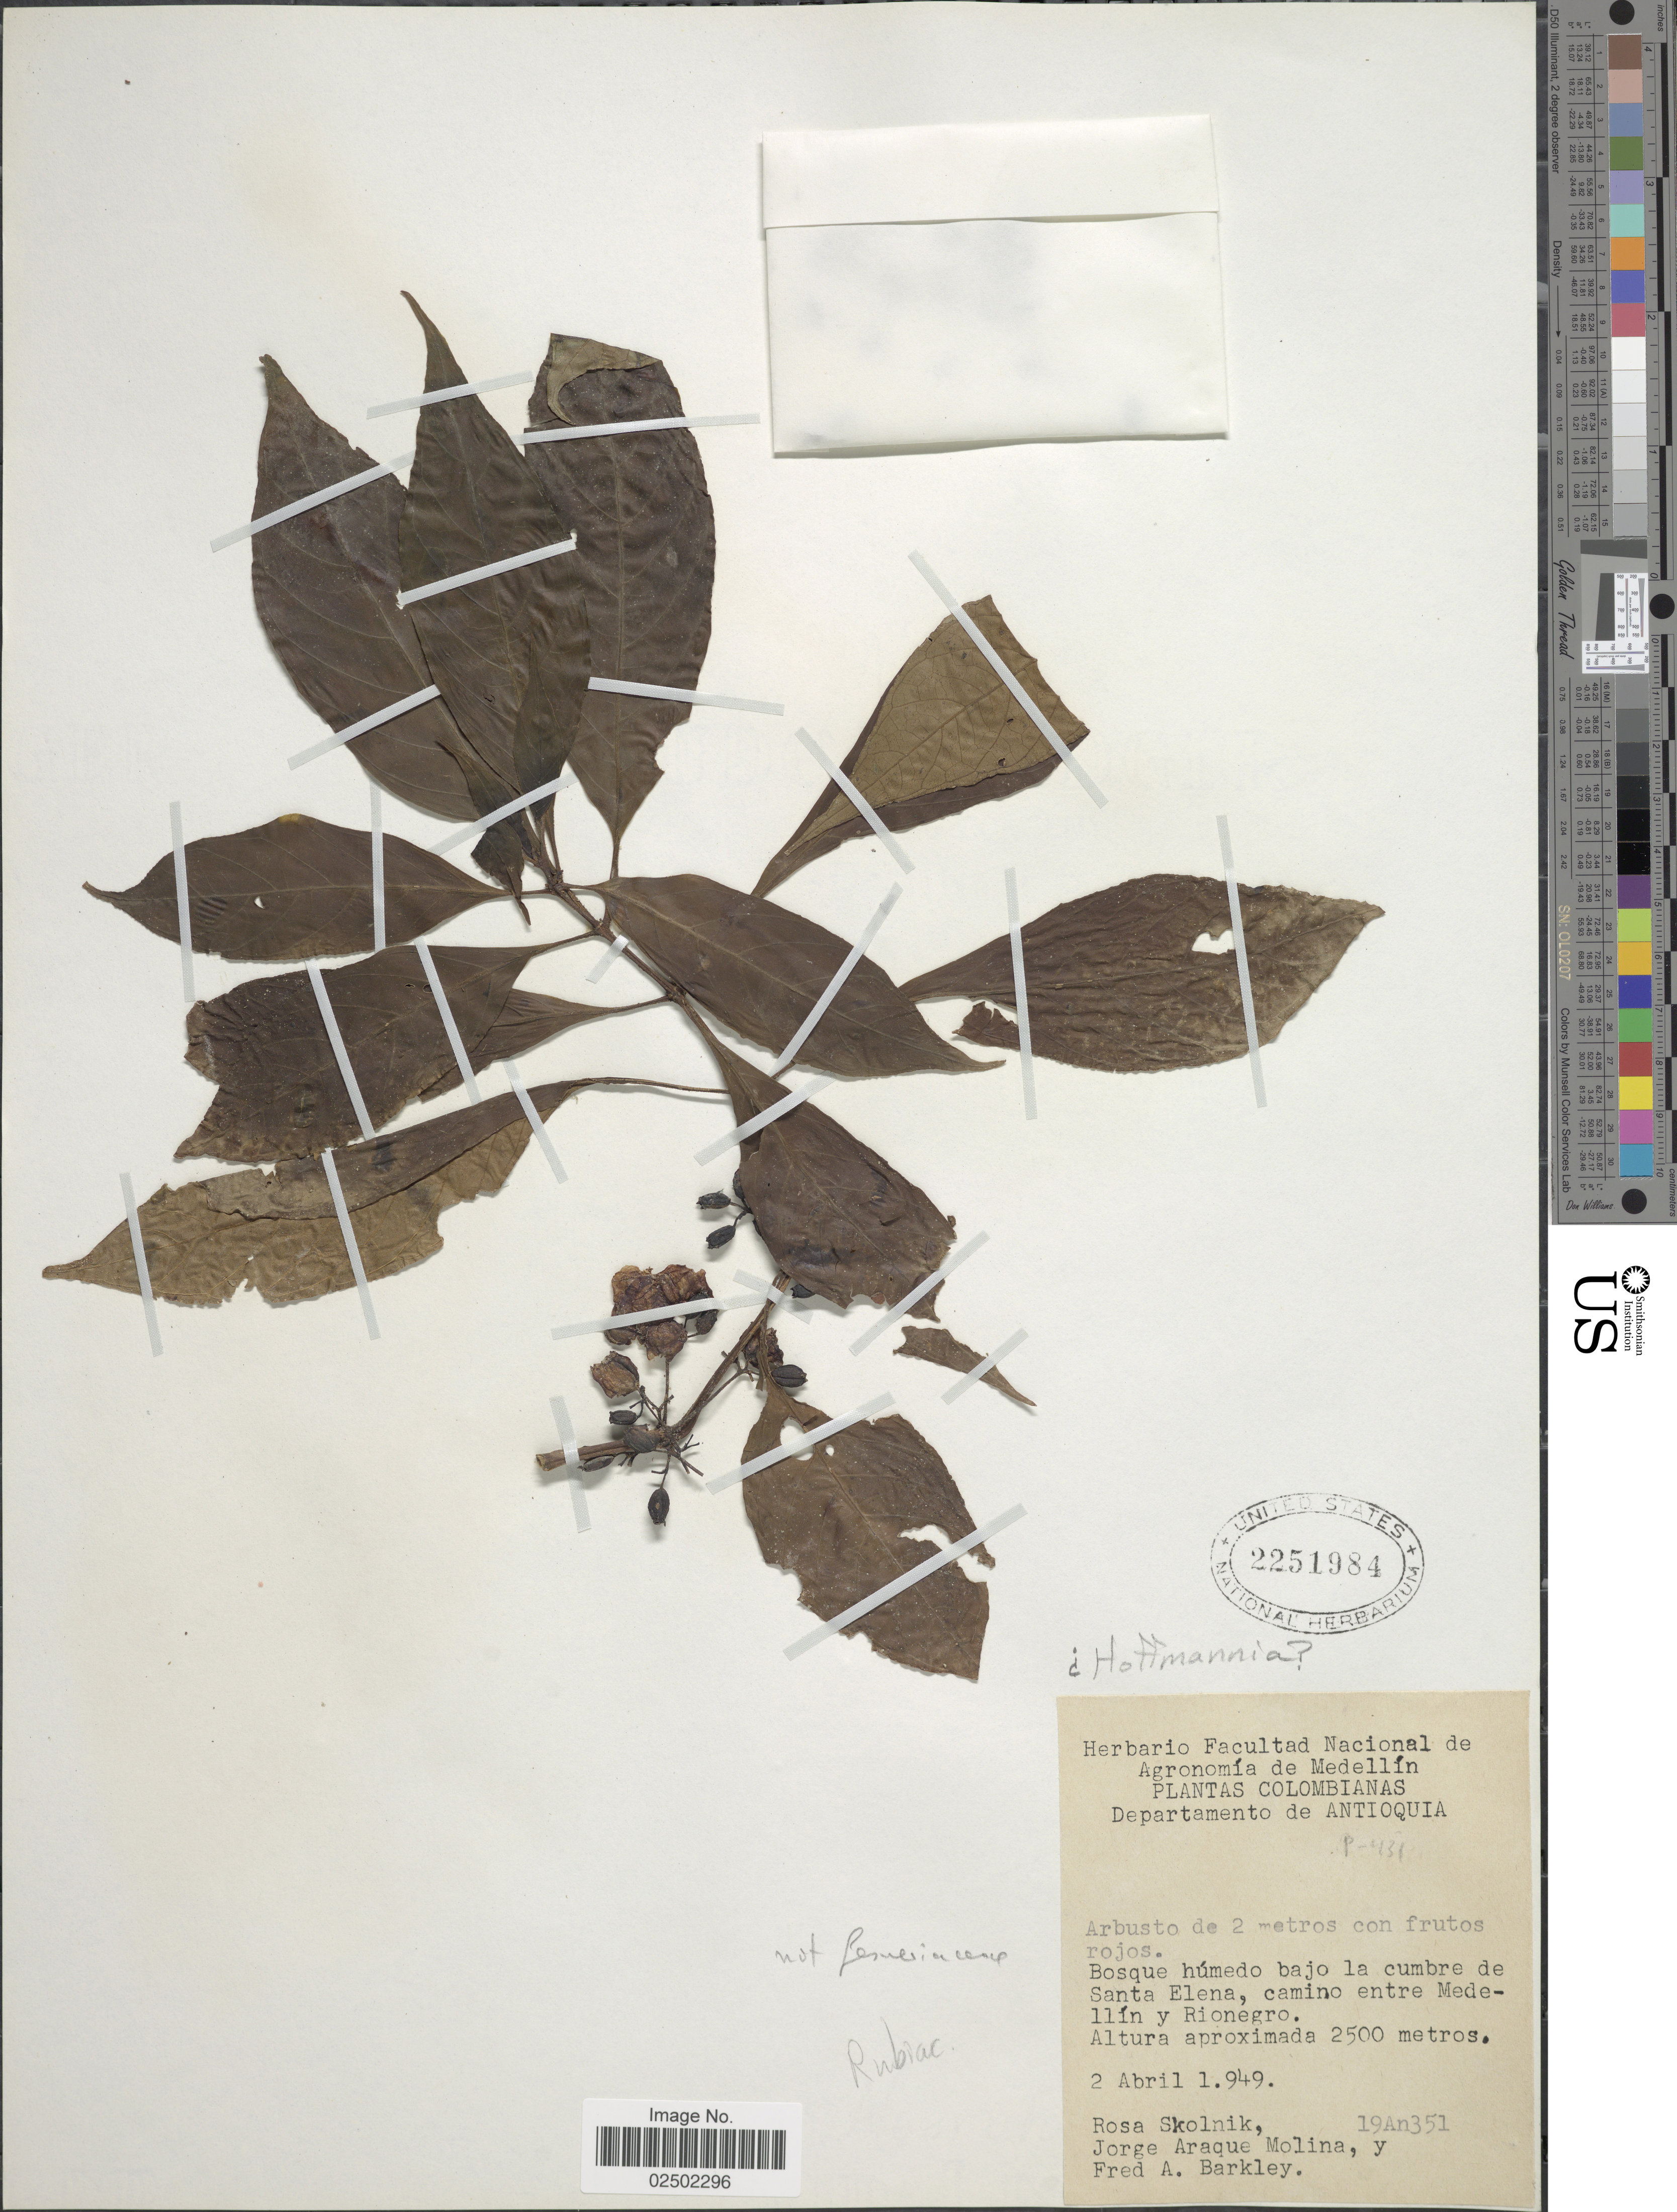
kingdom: Plantae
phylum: Tracheophyta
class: Magnoliopsida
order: Gentianales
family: Rubiaceae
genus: Hoffmannia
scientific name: Hoffmannia sp.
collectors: R. Skolnik, J. Araque Molina & F. A. Barkley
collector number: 19An351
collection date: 1949-04-02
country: Colombia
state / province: Antioquia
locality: Departamento de Antioquia, Bosque humedo bajo la cumbre de Santa Elena, camino entre Medellin y Rionegro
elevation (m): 2500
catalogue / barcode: US 2251984